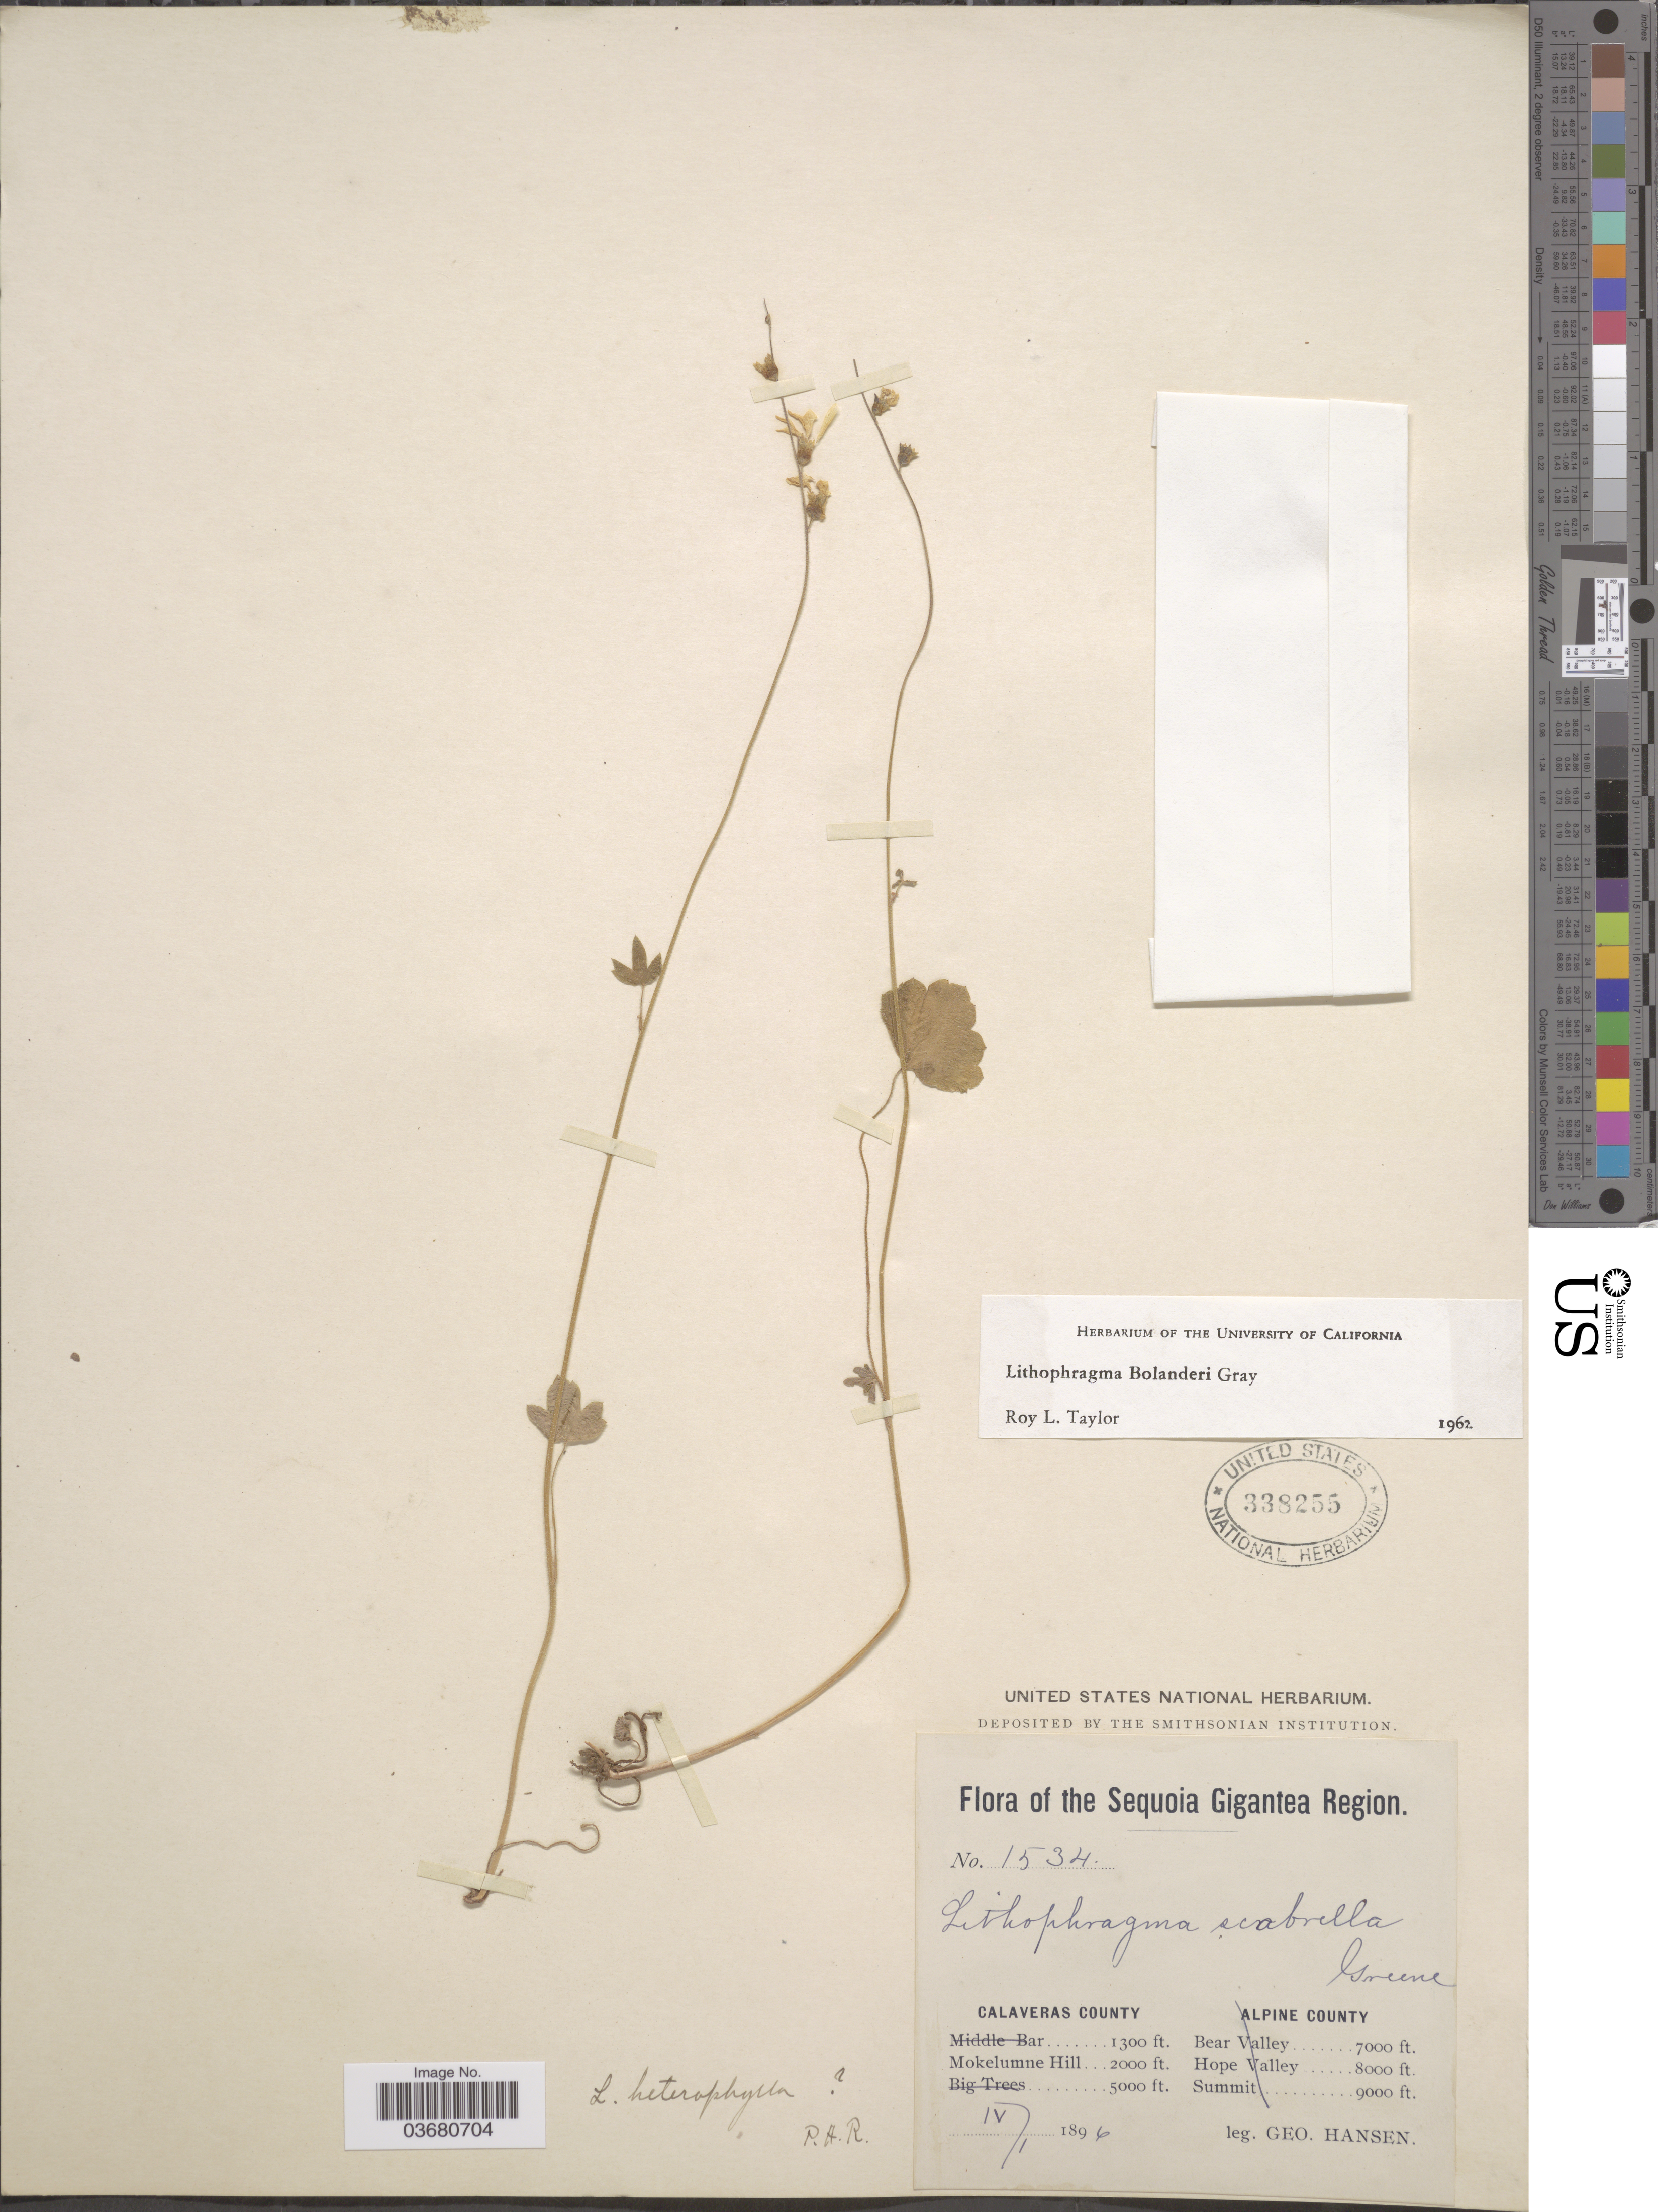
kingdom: Plantae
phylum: Tracheophyta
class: Magnoliopsida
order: Saxifragales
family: Saxifragaceae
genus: Lithophragma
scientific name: Lithophragma bolanderi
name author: A. Gray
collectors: G. Hansen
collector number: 1534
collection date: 1896-04-01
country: United States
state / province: California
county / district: Calaveras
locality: Sequoia Gigantea Region. Calaveras County. Mokelumne Hill.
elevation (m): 610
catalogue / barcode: US 338255